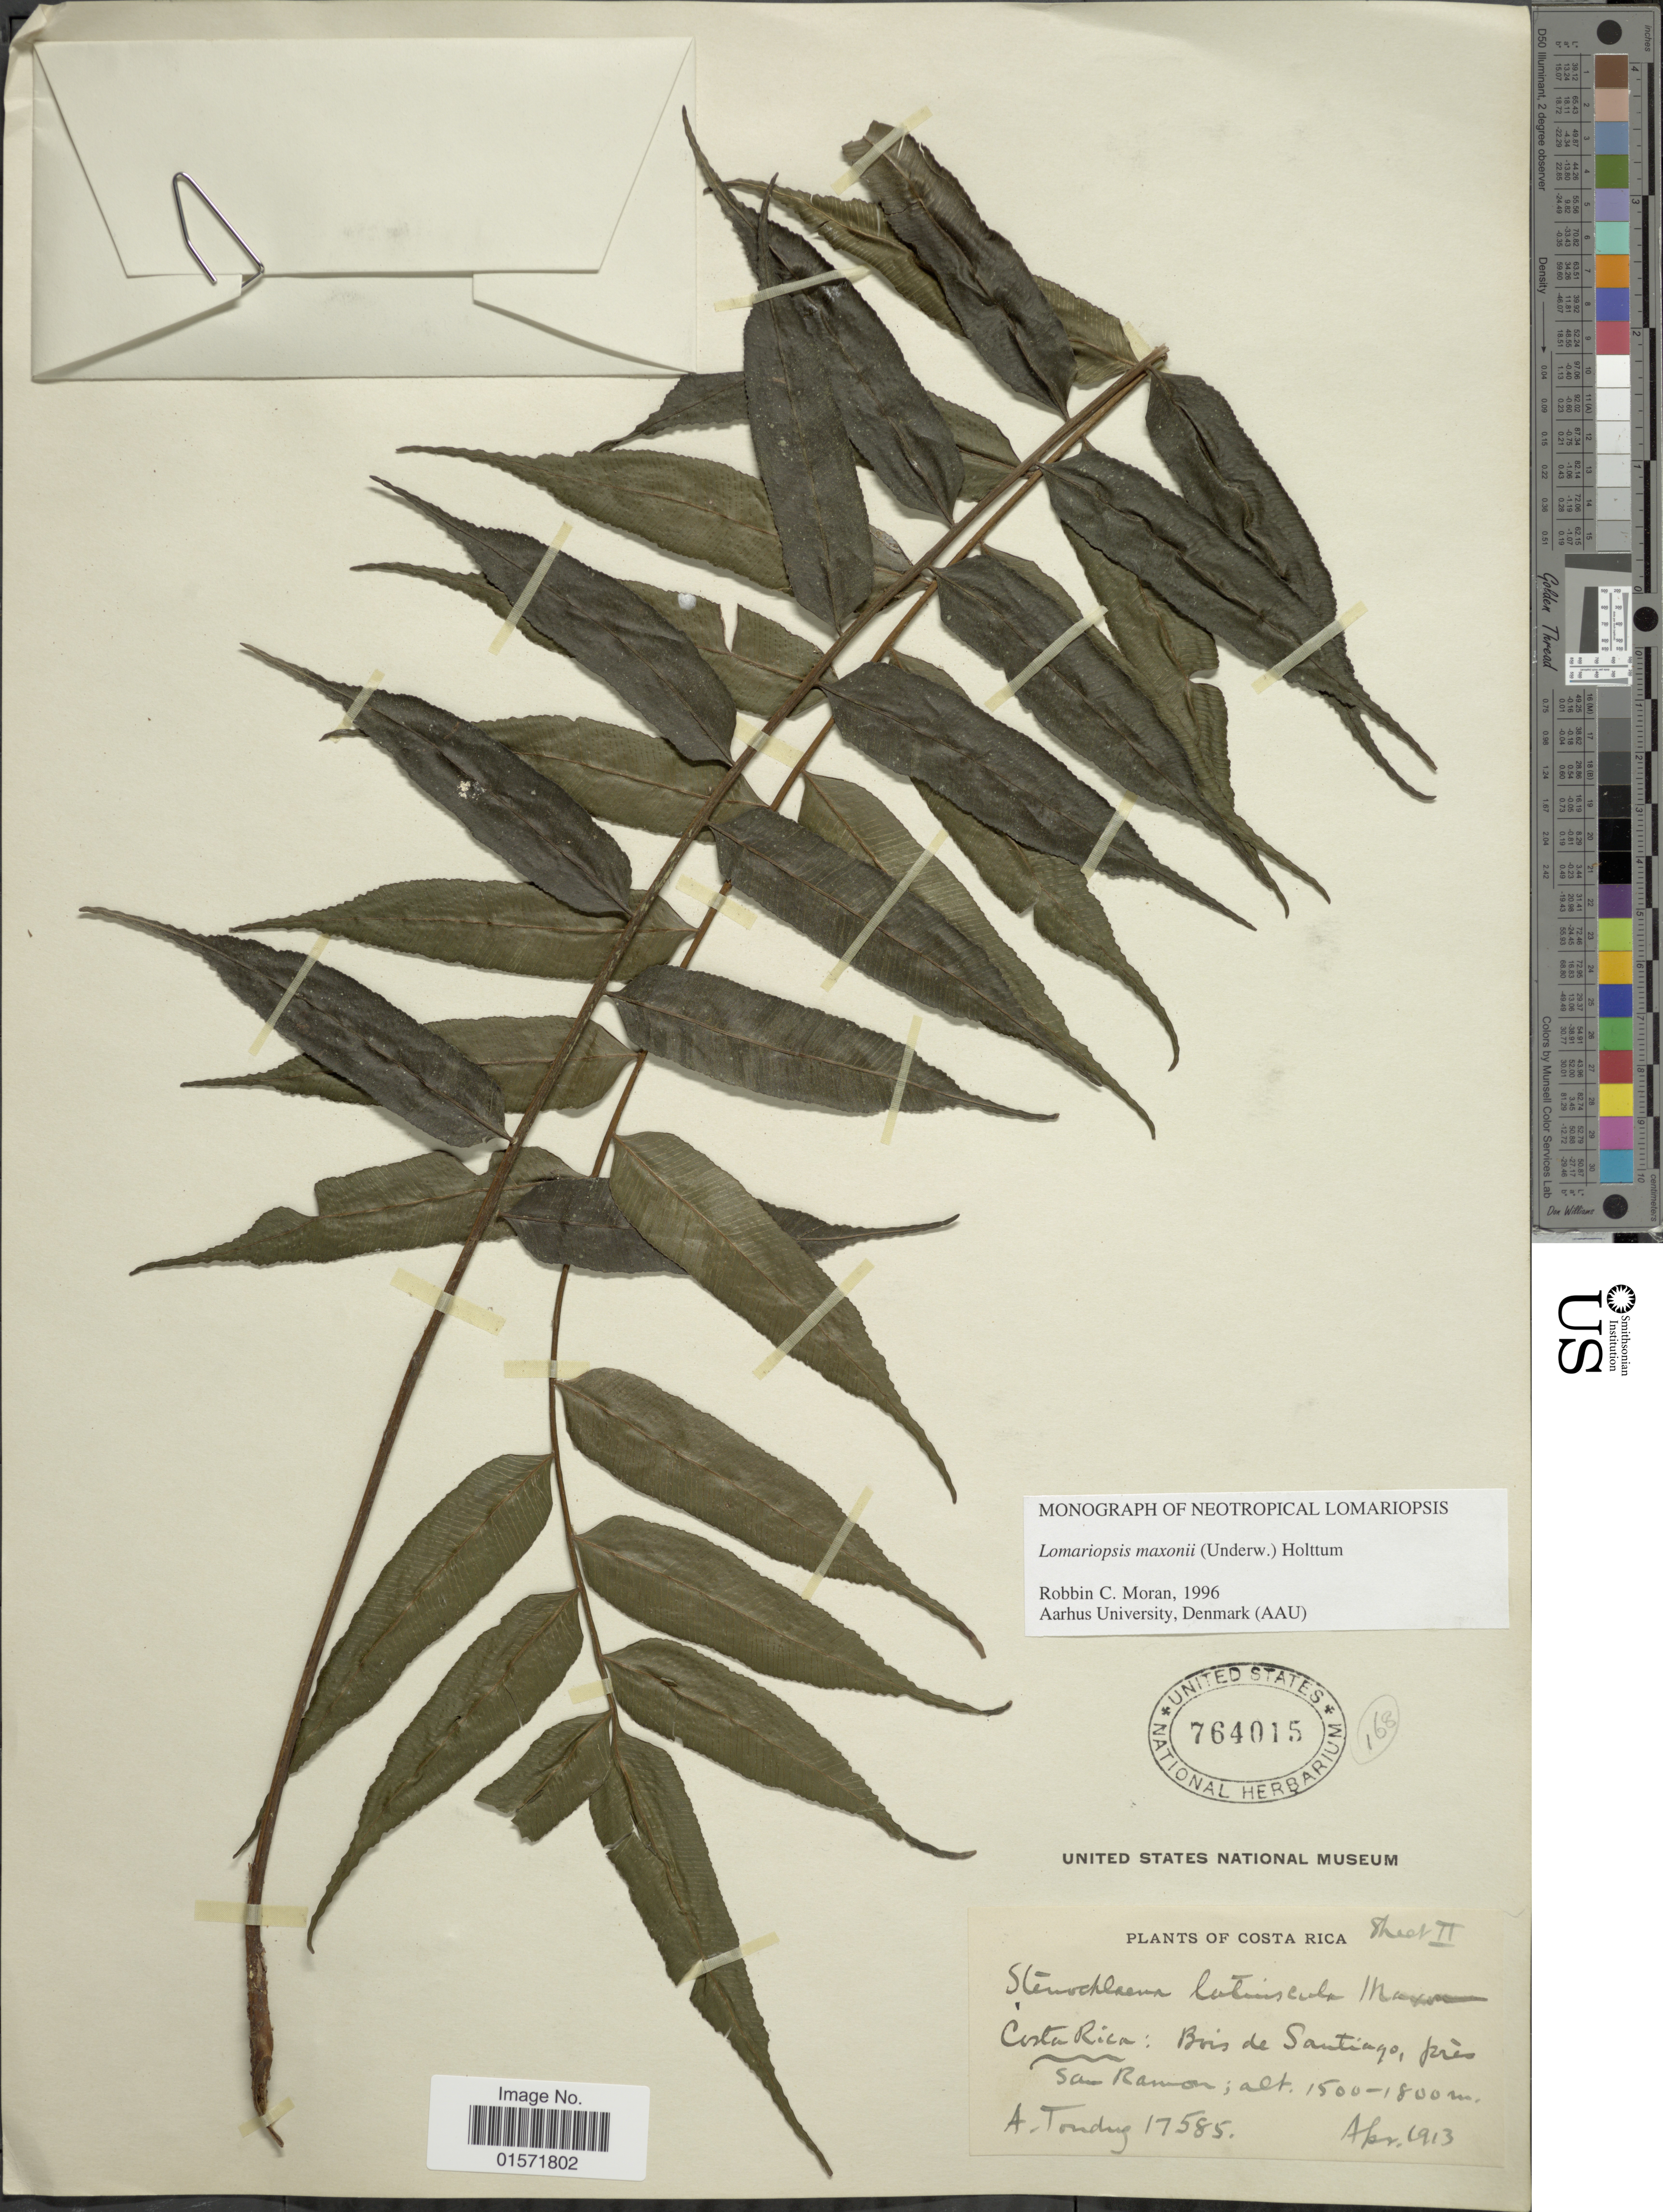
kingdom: Plantae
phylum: Tracheophyta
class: Polypodiopsida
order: Polypodiales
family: Lomariopsidaceae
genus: Lomariopsis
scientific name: Lomariopsis latiuscula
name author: (Maxon) Holttum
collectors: A. Tonduz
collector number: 17585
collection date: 1913-04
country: Costa Rica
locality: Bois de Santiago, prés San Ramon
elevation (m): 1500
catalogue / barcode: US 764015